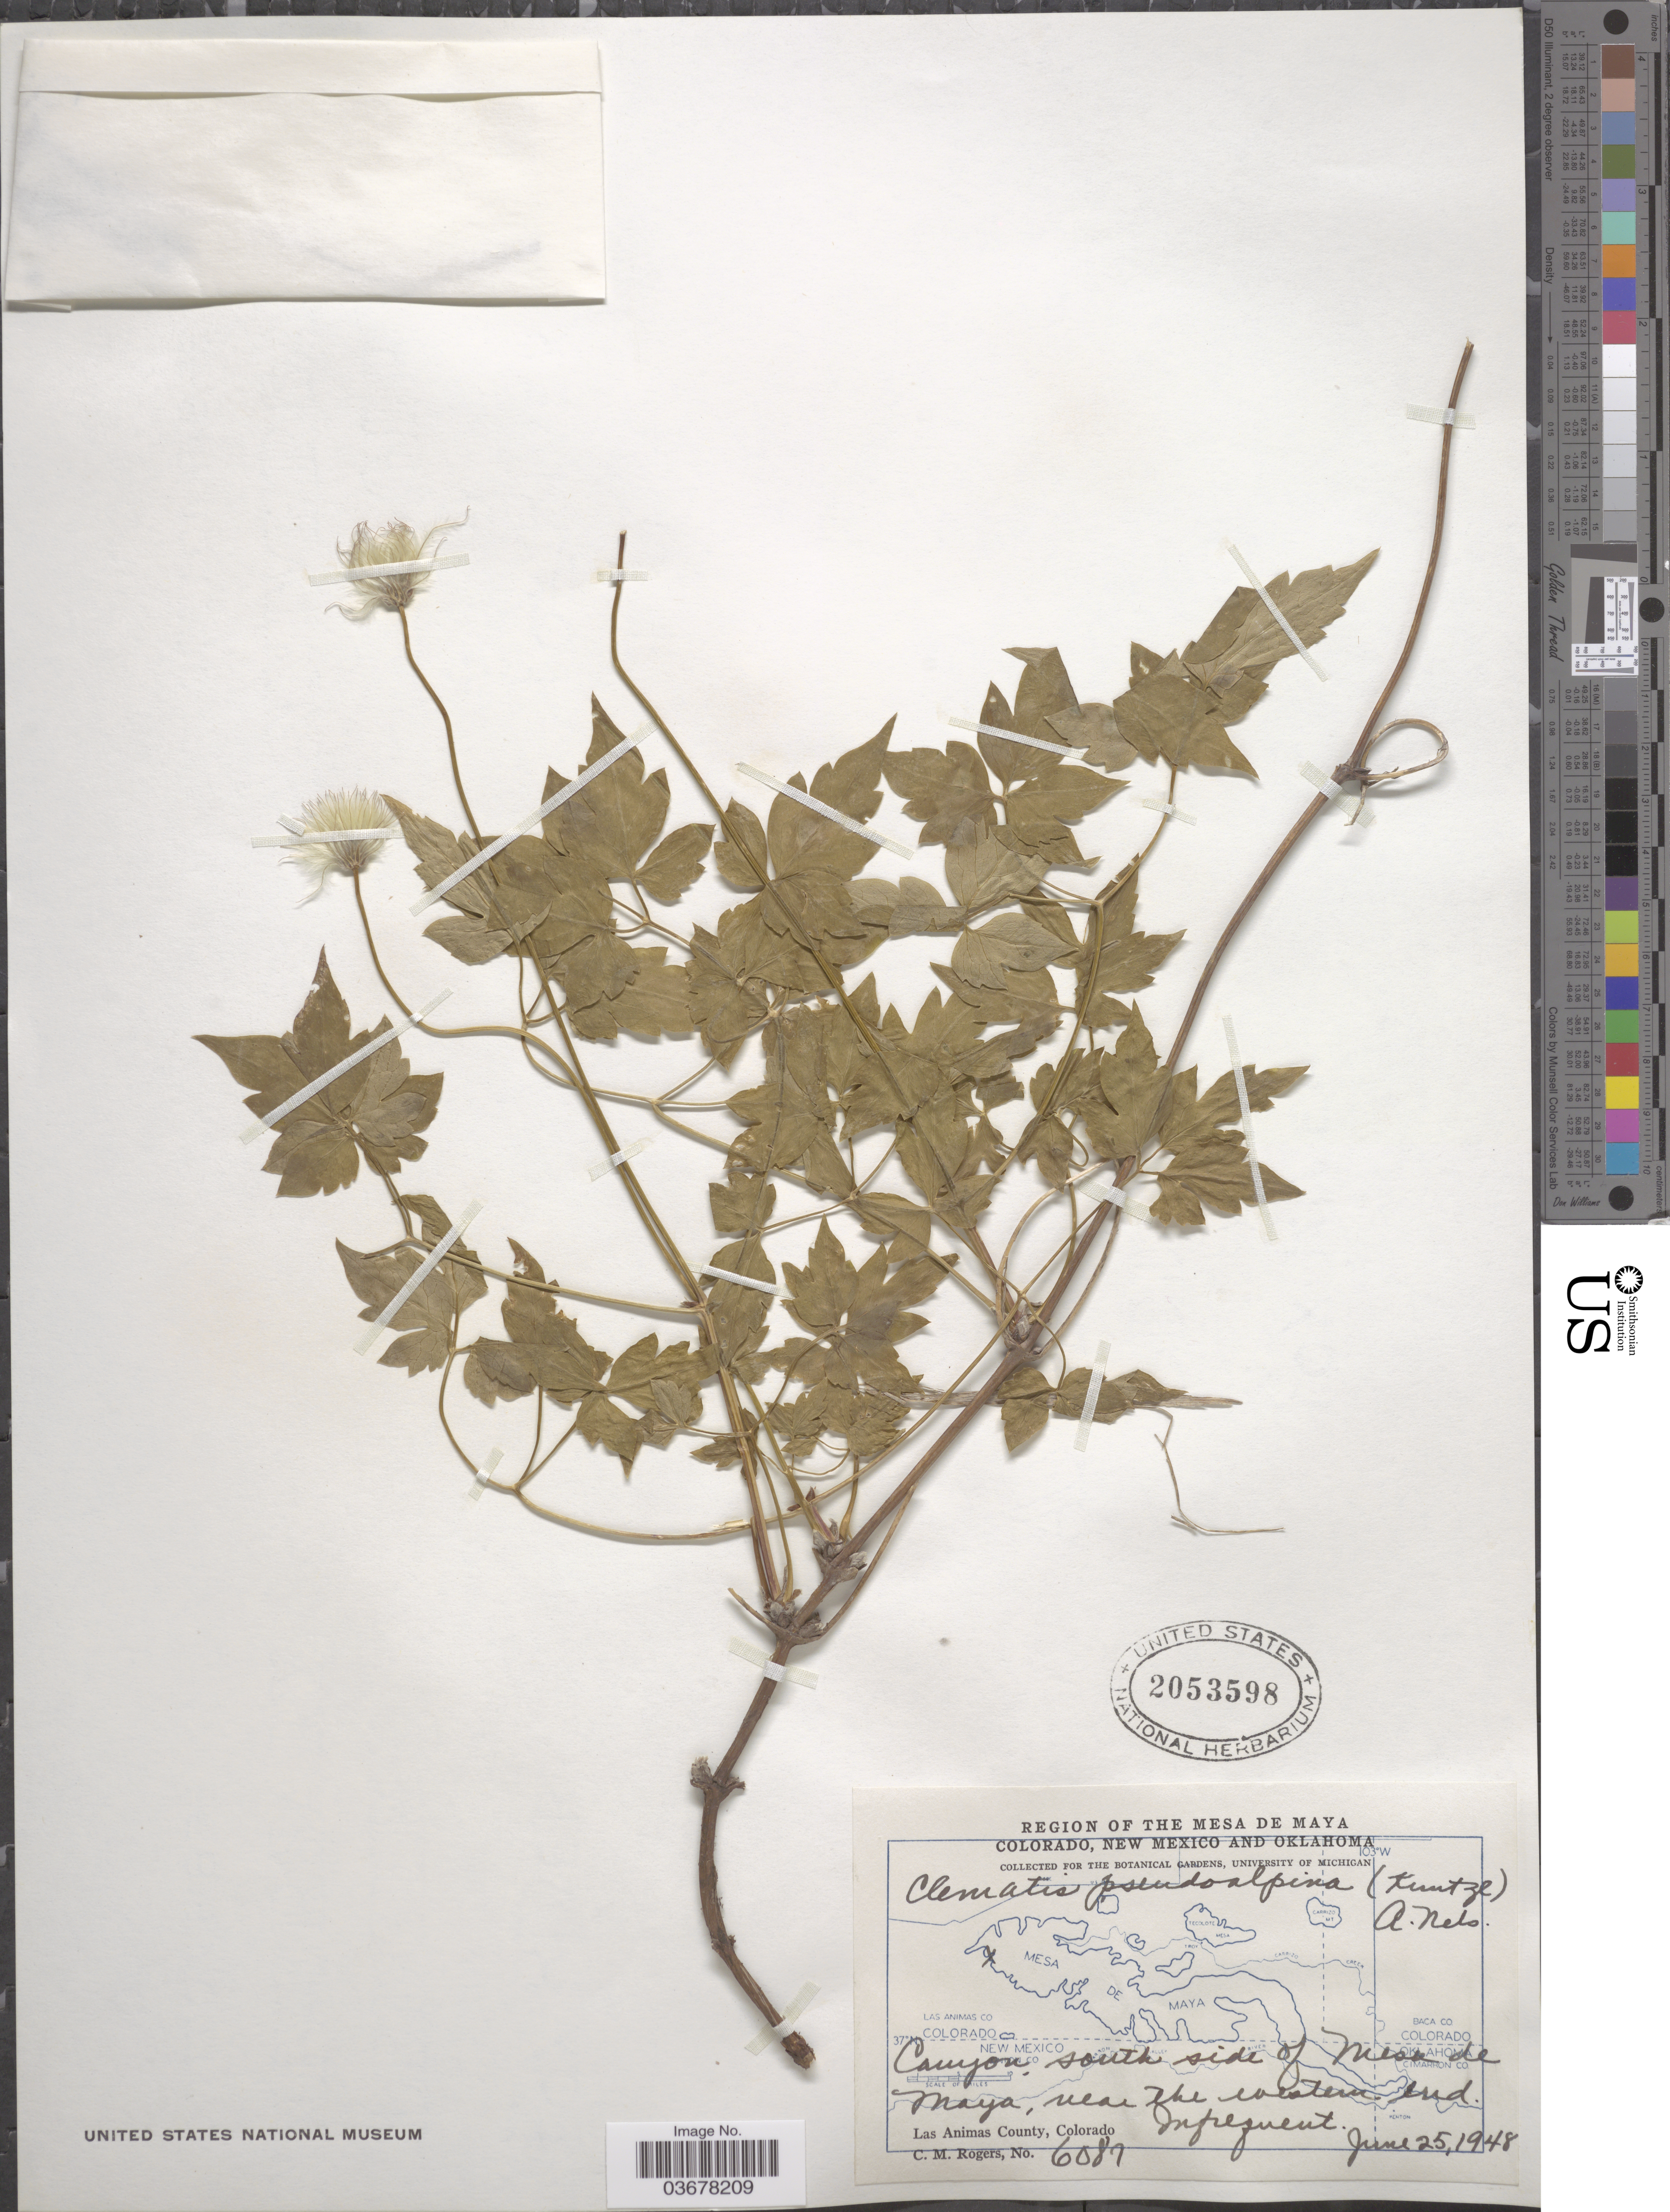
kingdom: Plantae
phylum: Tracheophyta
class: Magnoliopsida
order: Ranunculales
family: Ranunculaceae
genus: Clematis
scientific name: Clematis pseudoalpina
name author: (Kuntze) A. Nelson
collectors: C. M. Rogers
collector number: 6087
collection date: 1948-06-25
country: United States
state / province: Colorado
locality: Region of the Mesa de Maya. Canyon, south side of Mesa de Maya, near the western end. Las Animas County.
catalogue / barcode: US 2053598